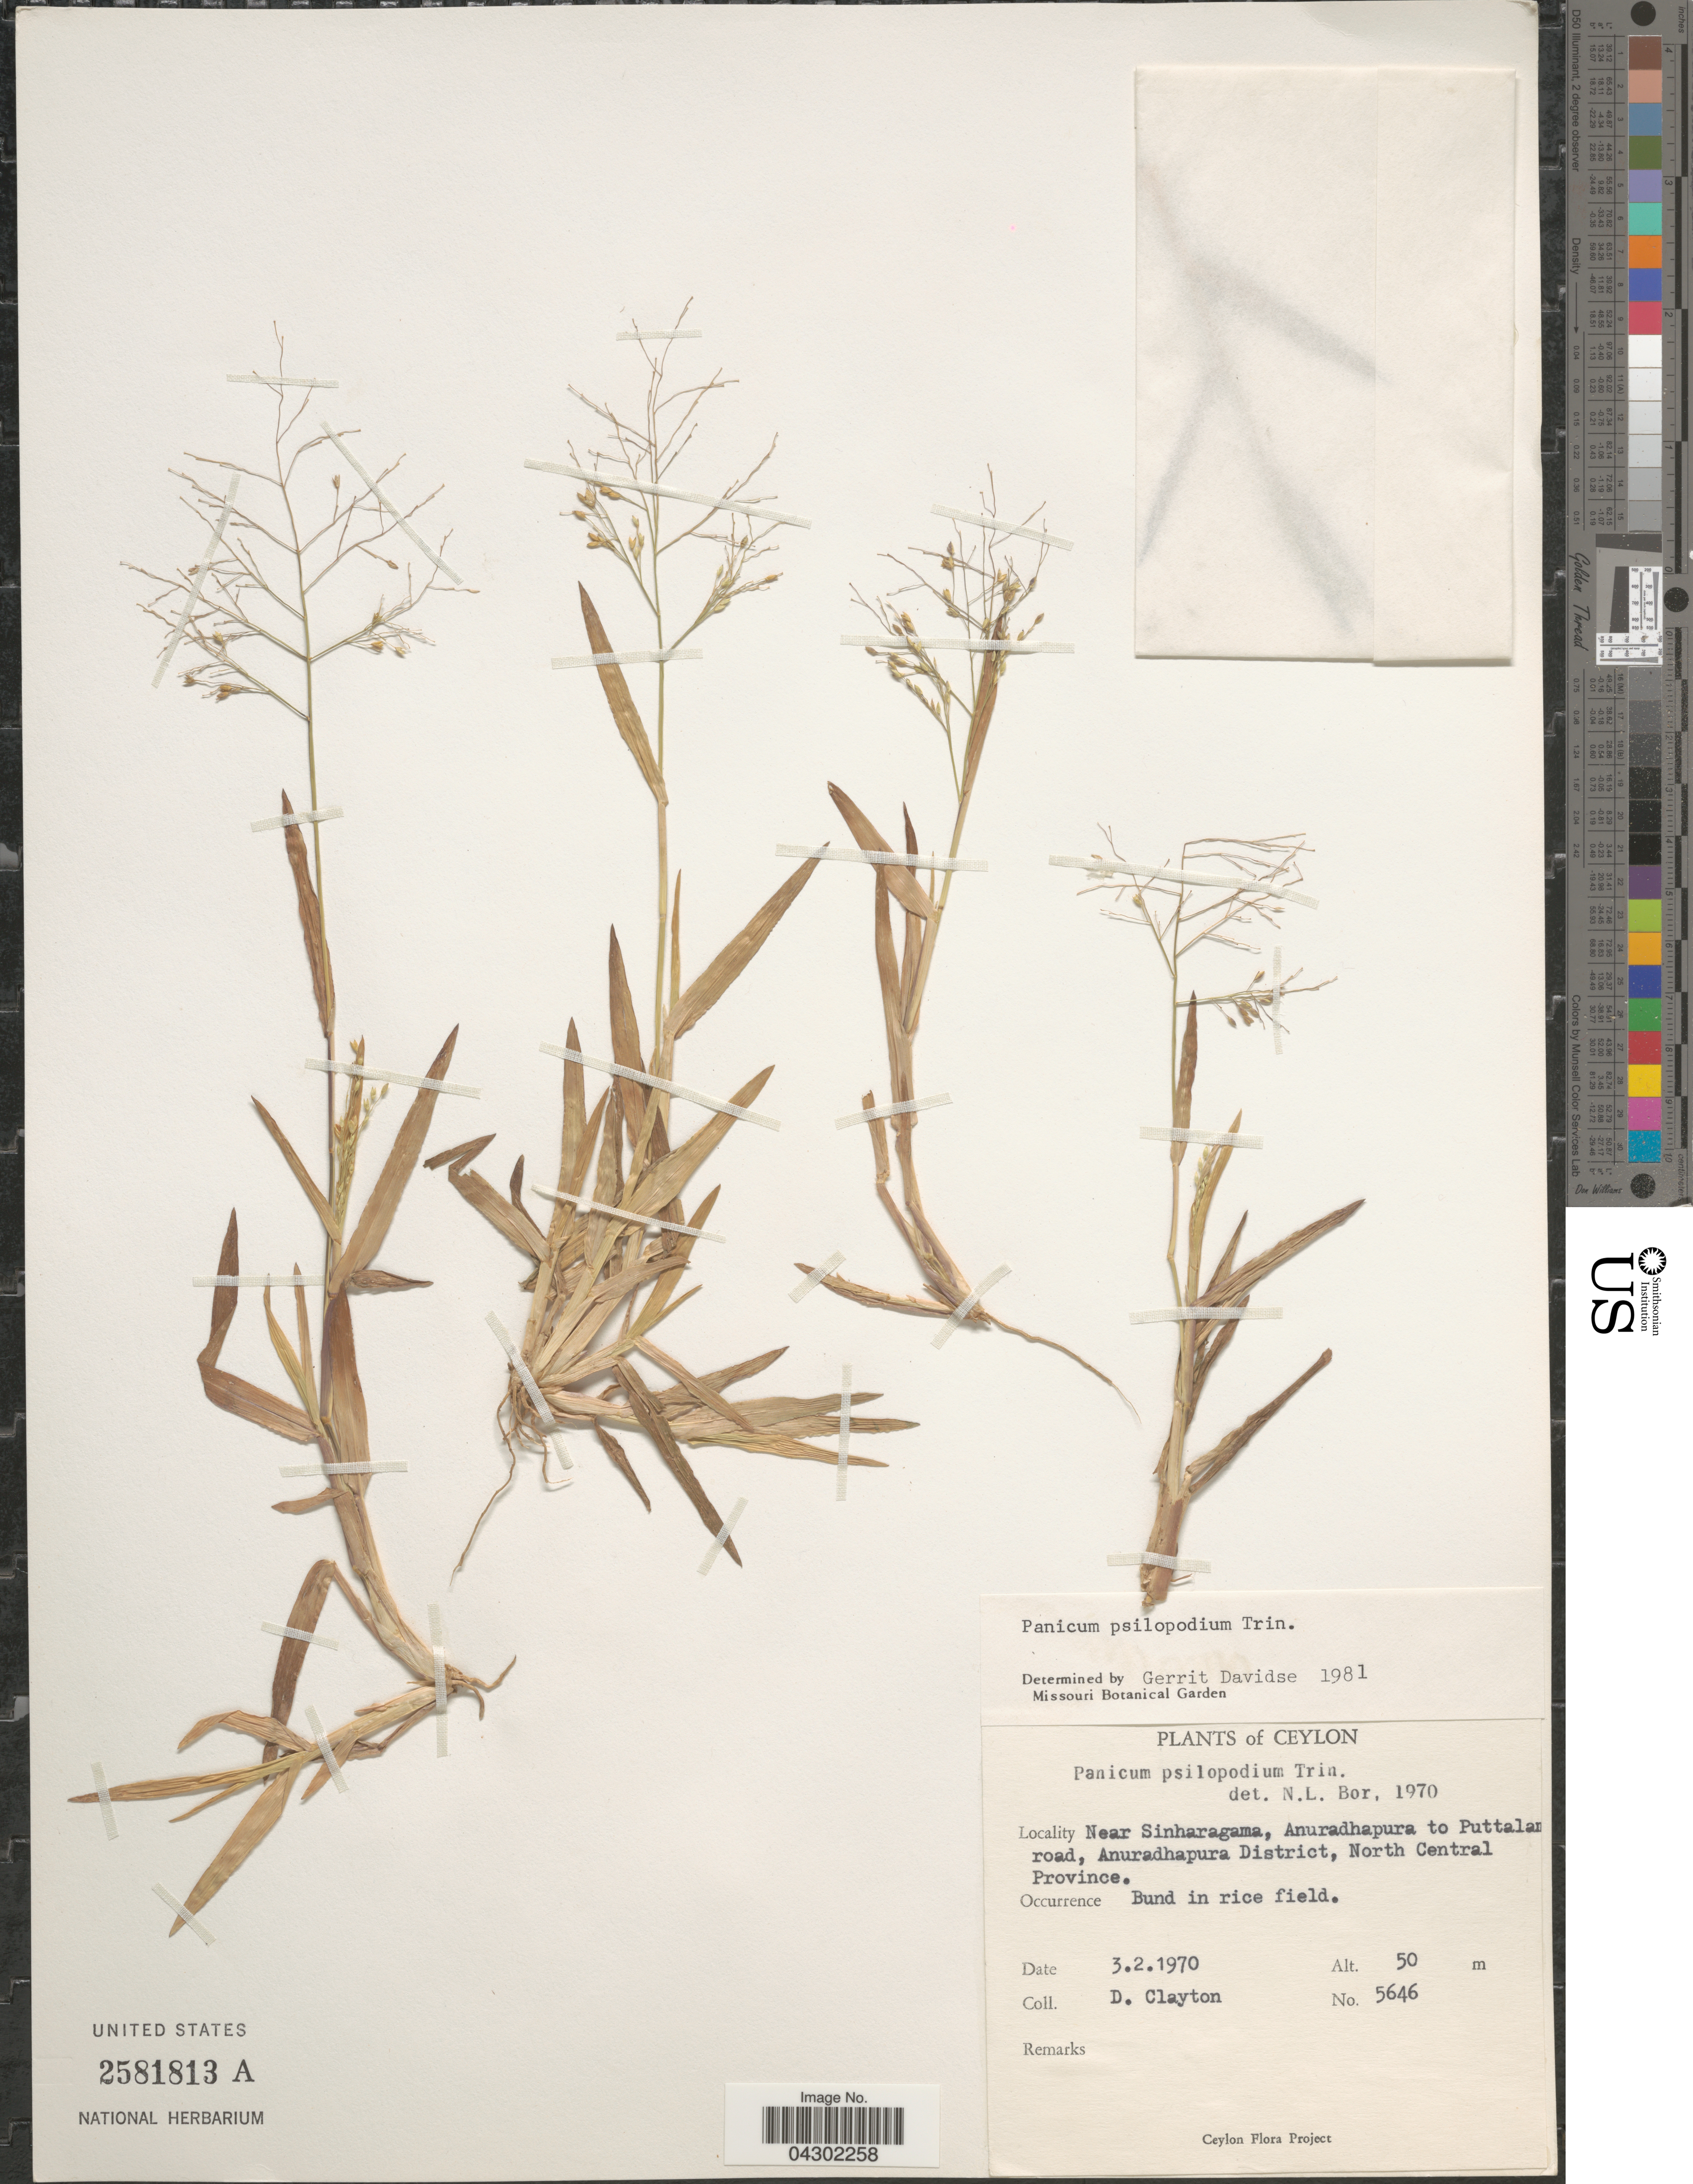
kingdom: Plantae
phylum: Tracheophyta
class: Liliopsida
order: Poales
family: Poaceae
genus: Panicum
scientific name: Panicum sumatrense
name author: P. Roth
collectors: D. Clayton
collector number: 5646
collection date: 1970-02-03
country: Sri Lanka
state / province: North Central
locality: Ceylon. Near Sinharagama, Anuradhapura to Puttalam road, Anuradhapura District.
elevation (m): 50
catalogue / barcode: US 2581813A